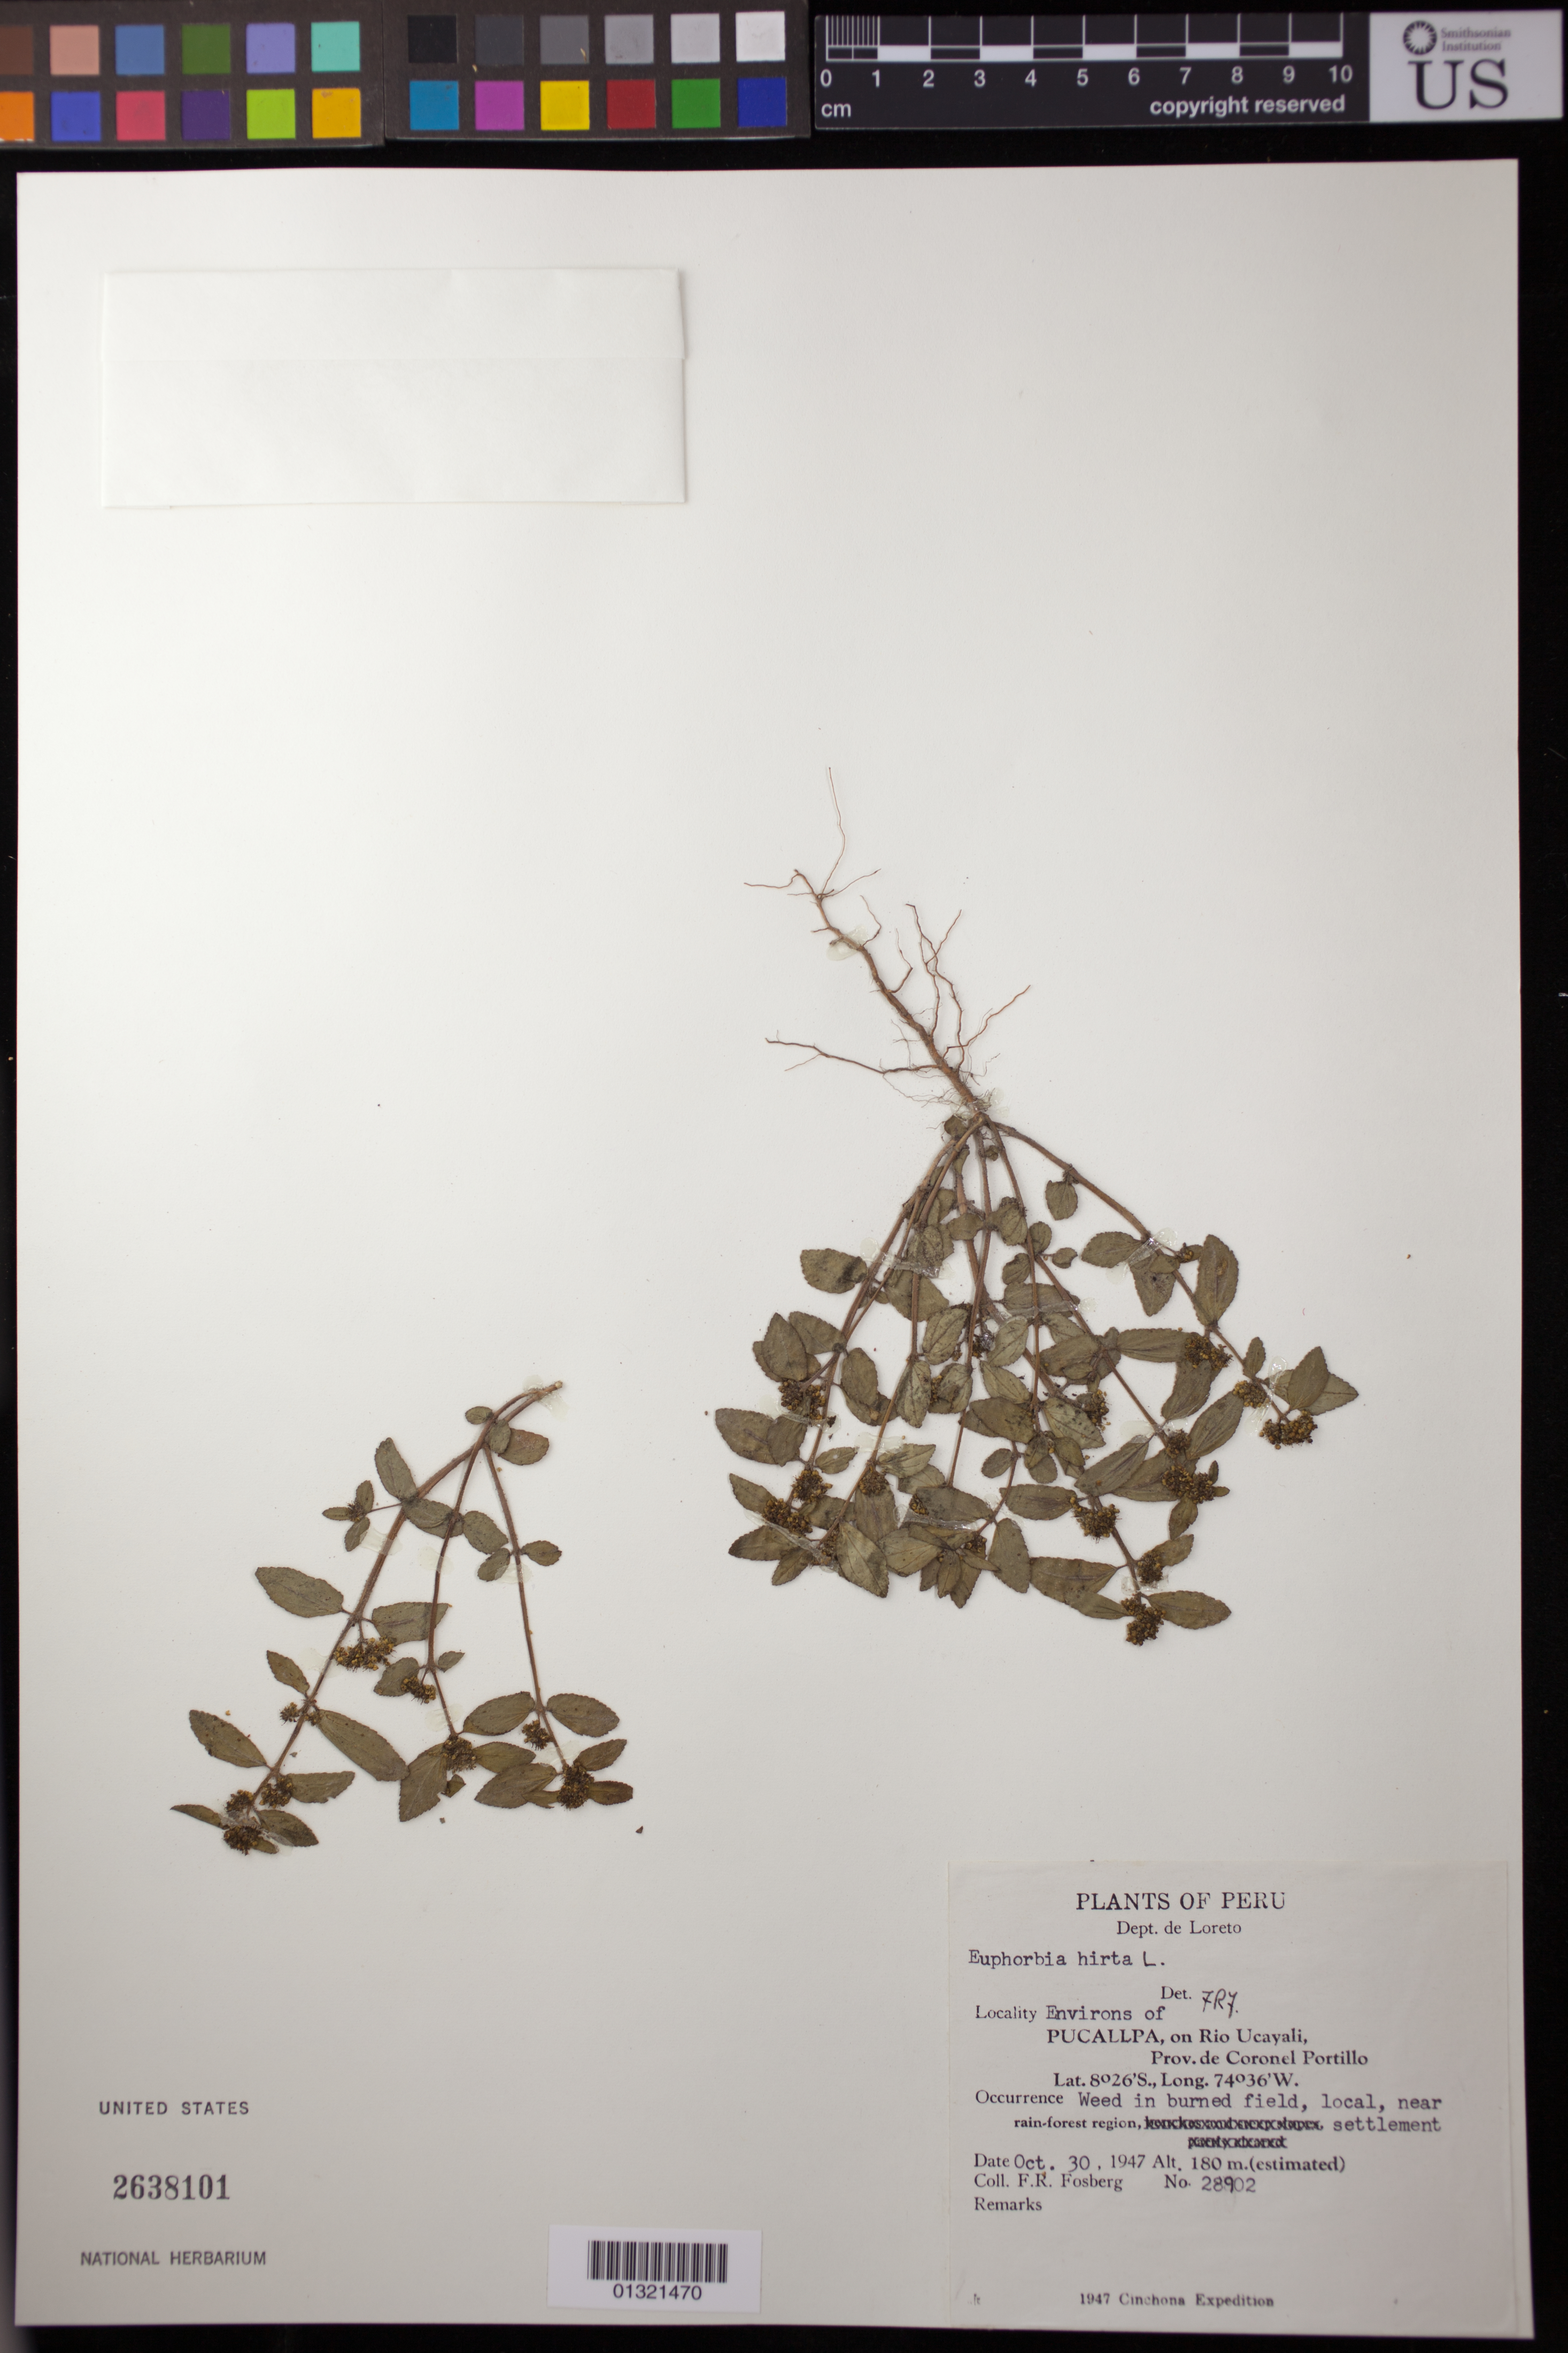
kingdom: Plantae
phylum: Tracheophyta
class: Magnoliopsida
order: Malpighiales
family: Euphorbiaceae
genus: Euphorbia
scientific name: Euphorbia hirta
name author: L.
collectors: F. R. Fosberg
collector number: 28902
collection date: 1947-10-30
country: Peru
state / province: Ucayali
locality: Environs of Pucallpa, on Rio Ucayali, Prov.de Coronel Portillo.; Weed in burned field, local, near settlement; Rain-forest region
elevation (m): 180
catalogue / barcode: US 2638101